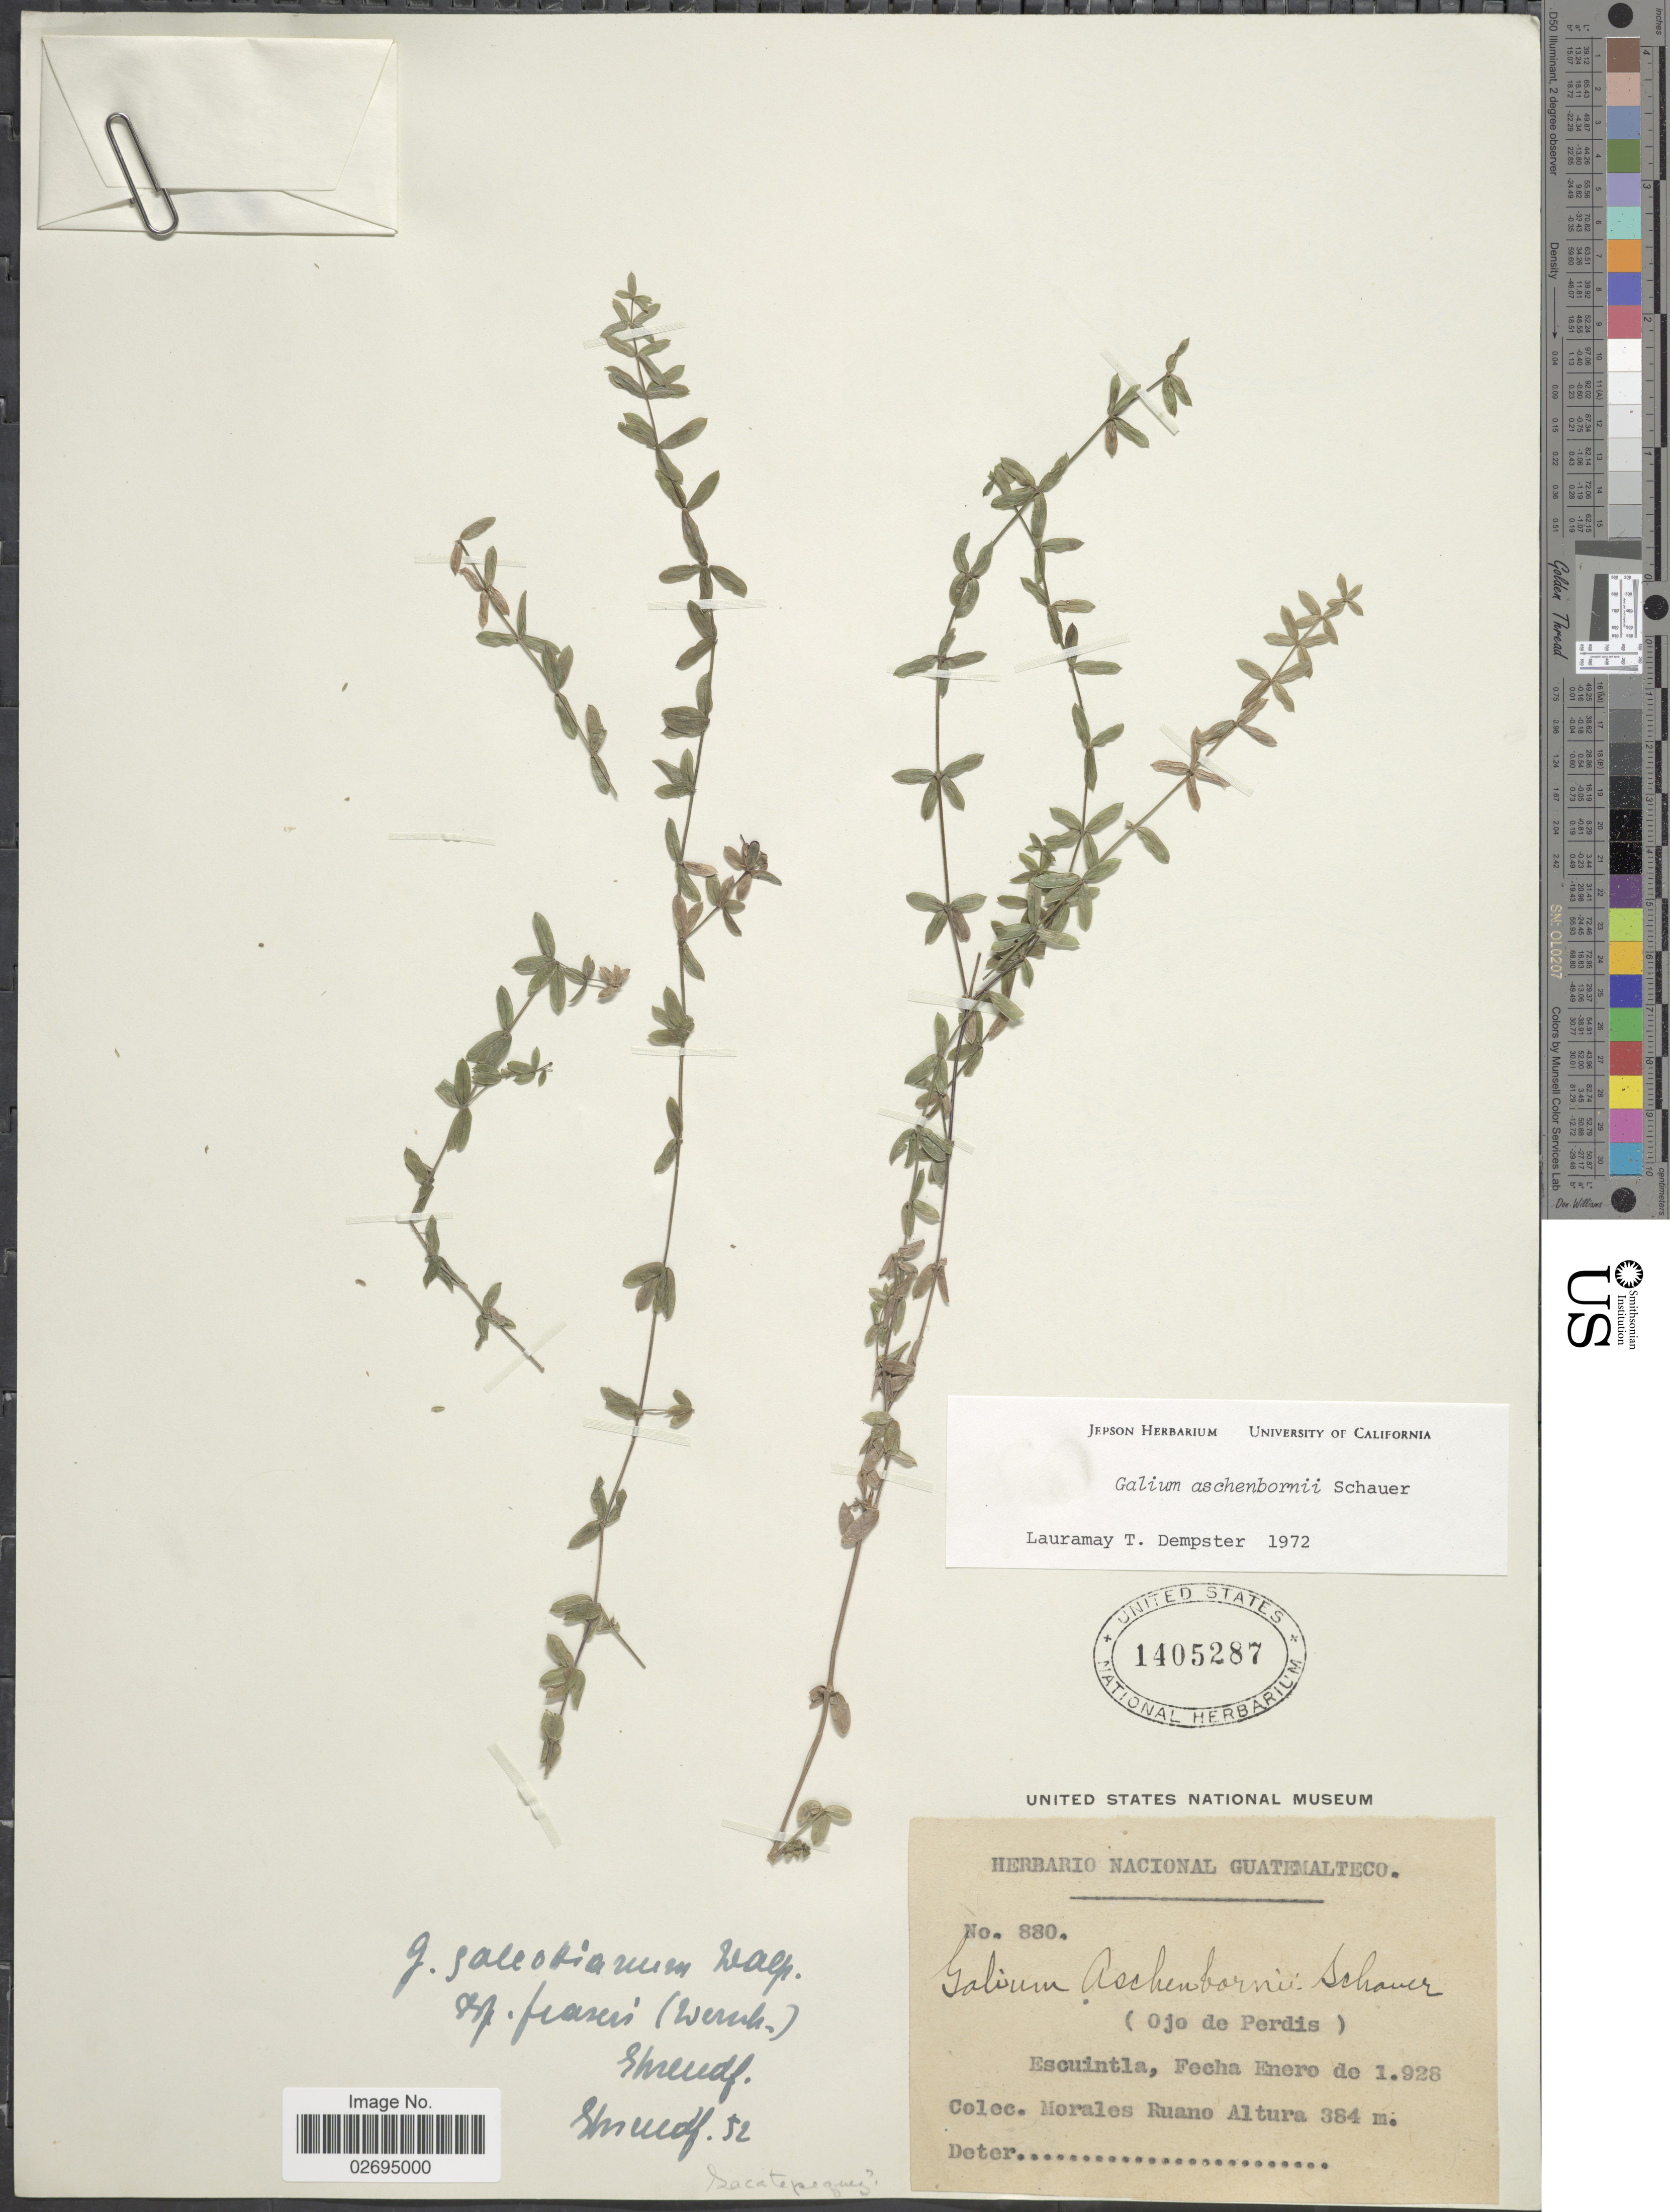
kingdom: Plantae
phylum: Tracheophyta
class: Magnoliopsida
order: Gentianales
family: Rubiaceae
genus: Galium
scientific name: Galium aschenbornii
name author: Schauer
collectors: M. Ruano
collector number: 880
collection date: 1928-01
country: Guatemala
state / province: Sacatepéquez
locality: (Ojo de Perdis) Escuintla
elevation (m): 384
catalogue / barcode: US 1405287